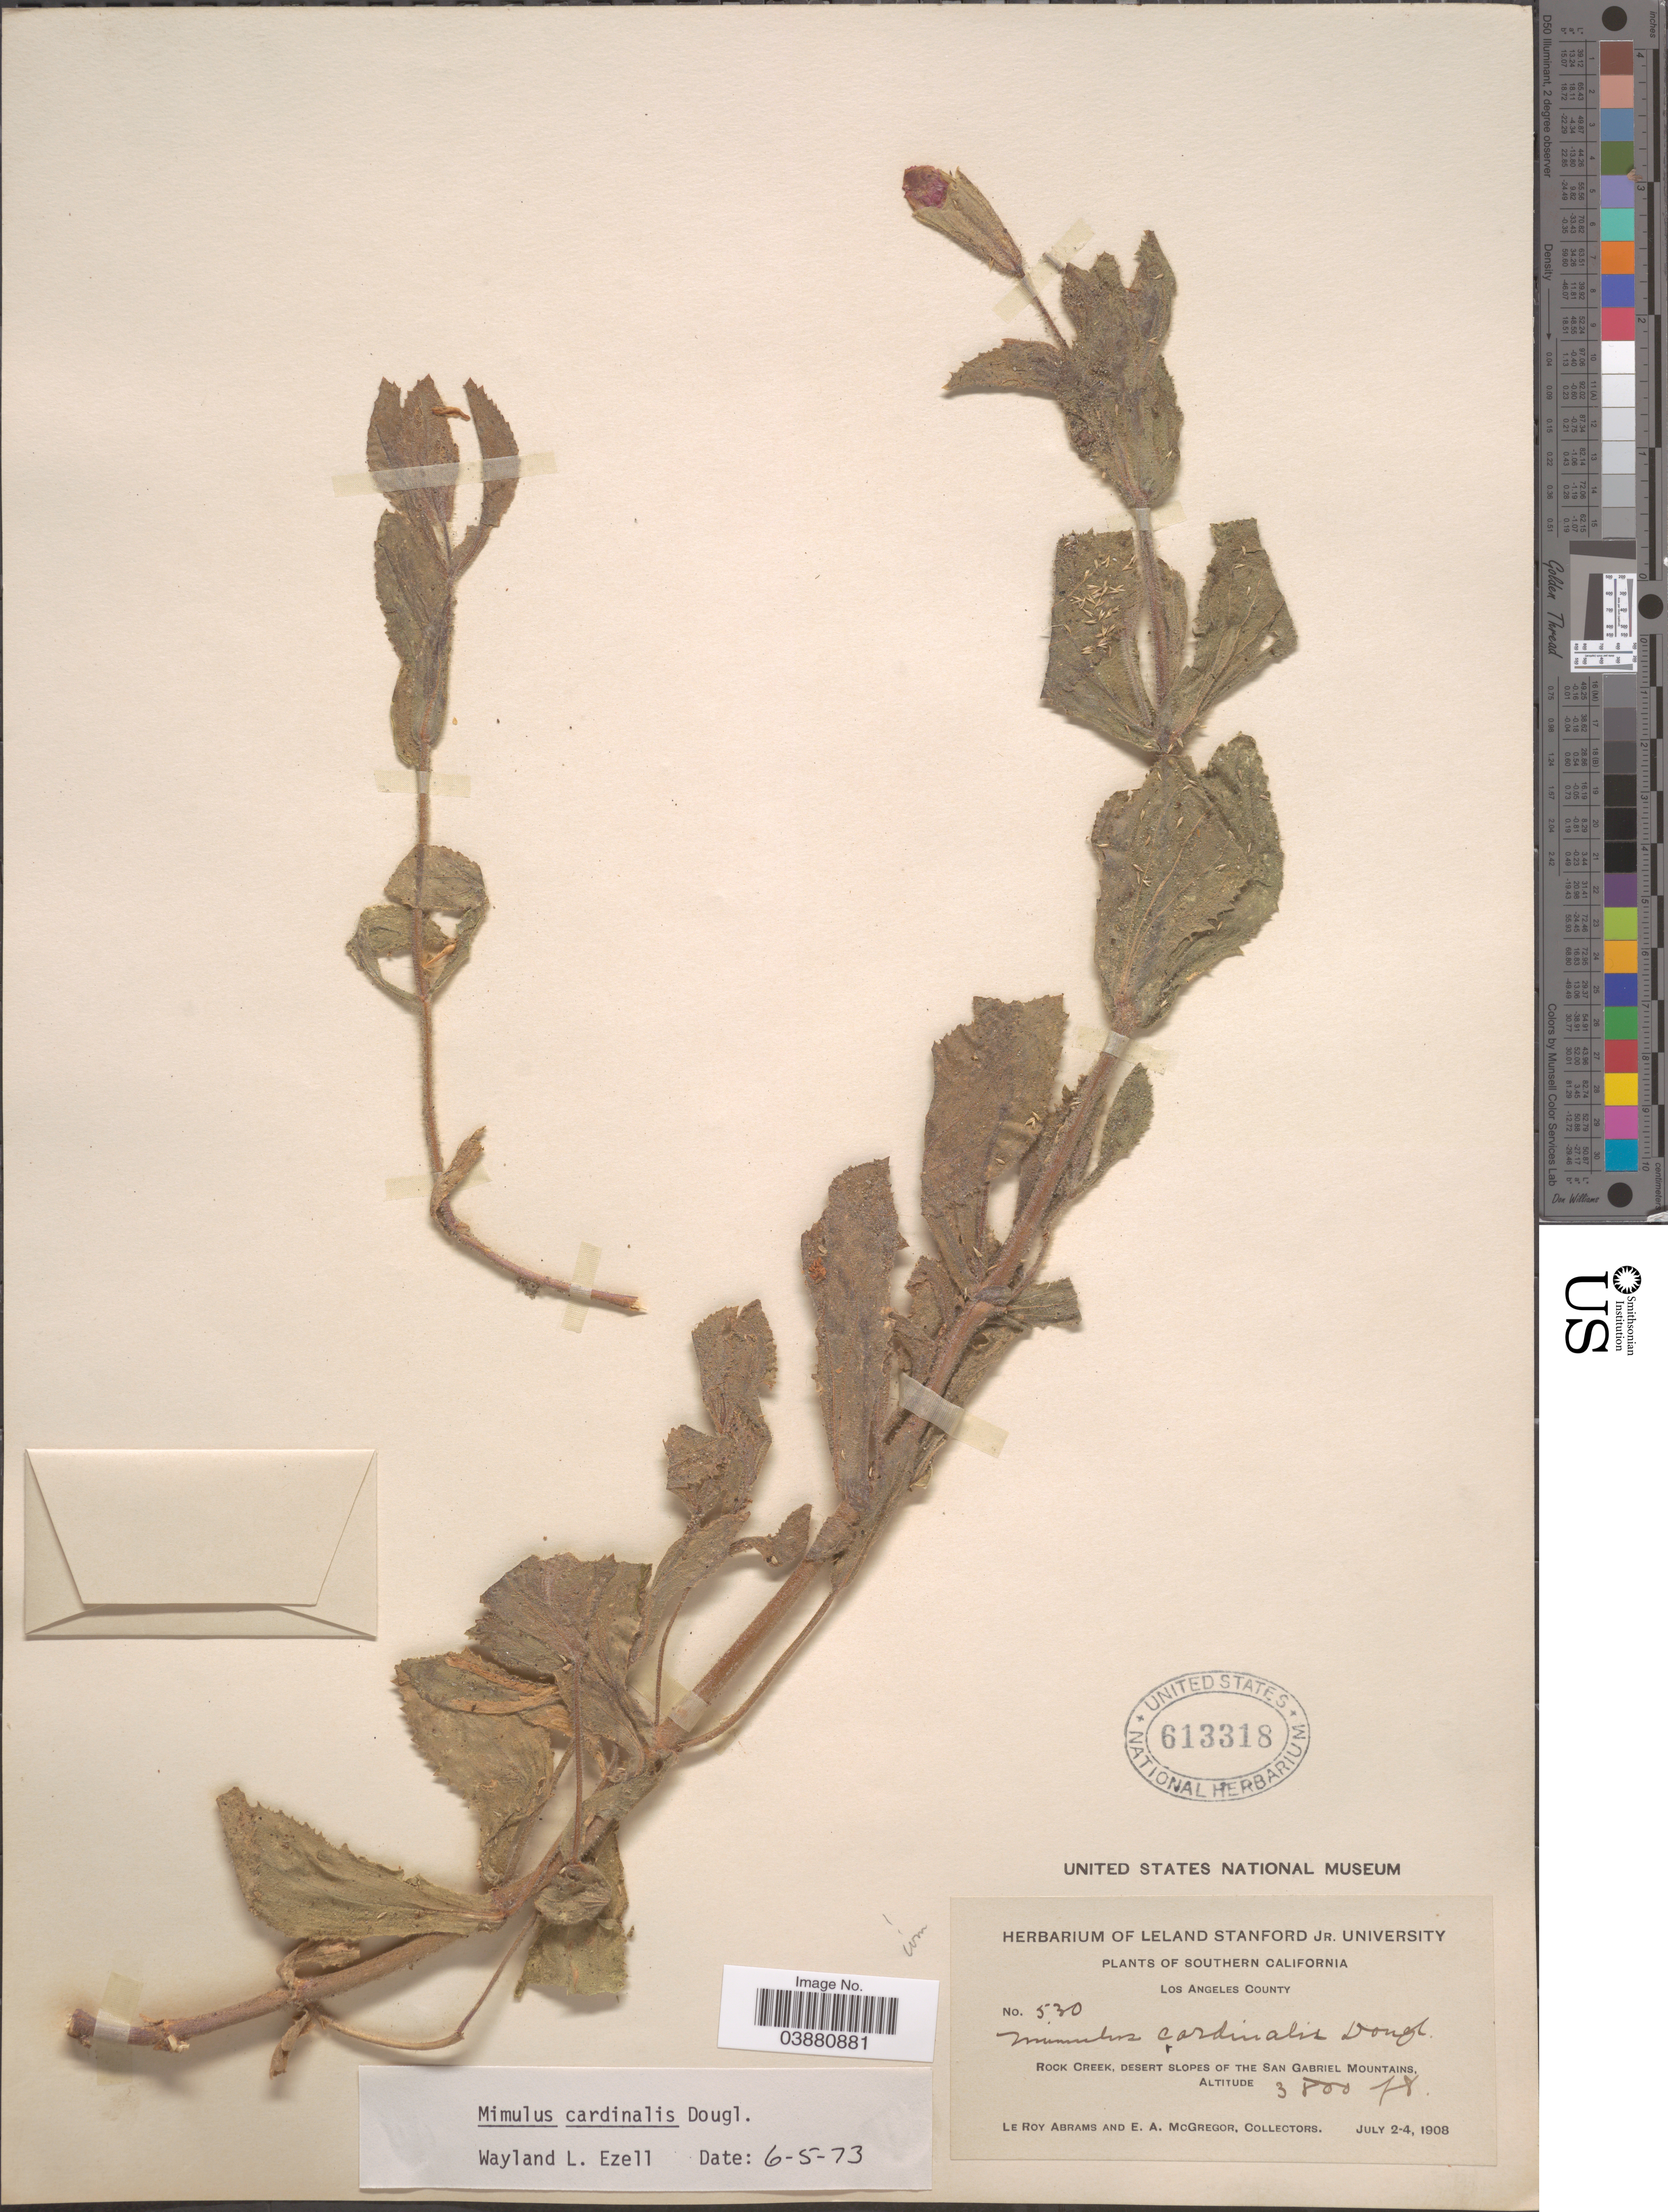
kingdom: Plantae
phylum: Tracheophyta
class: Magnoliopsida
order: Lamiales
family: Phrymaceae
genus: Mimulus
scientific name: Mimulus cardinalis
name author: Douglas ex Benth.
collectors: L. Abrams & E. A. McGregor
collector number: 530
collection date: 1908-07-02/1908-07-04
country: United States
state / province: California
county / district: Los Angeles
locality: Southern California. Los Angeles County. Rock creek, desert slopes of the San Gabriel Mountains.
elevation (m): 1158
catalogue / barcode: US 613318